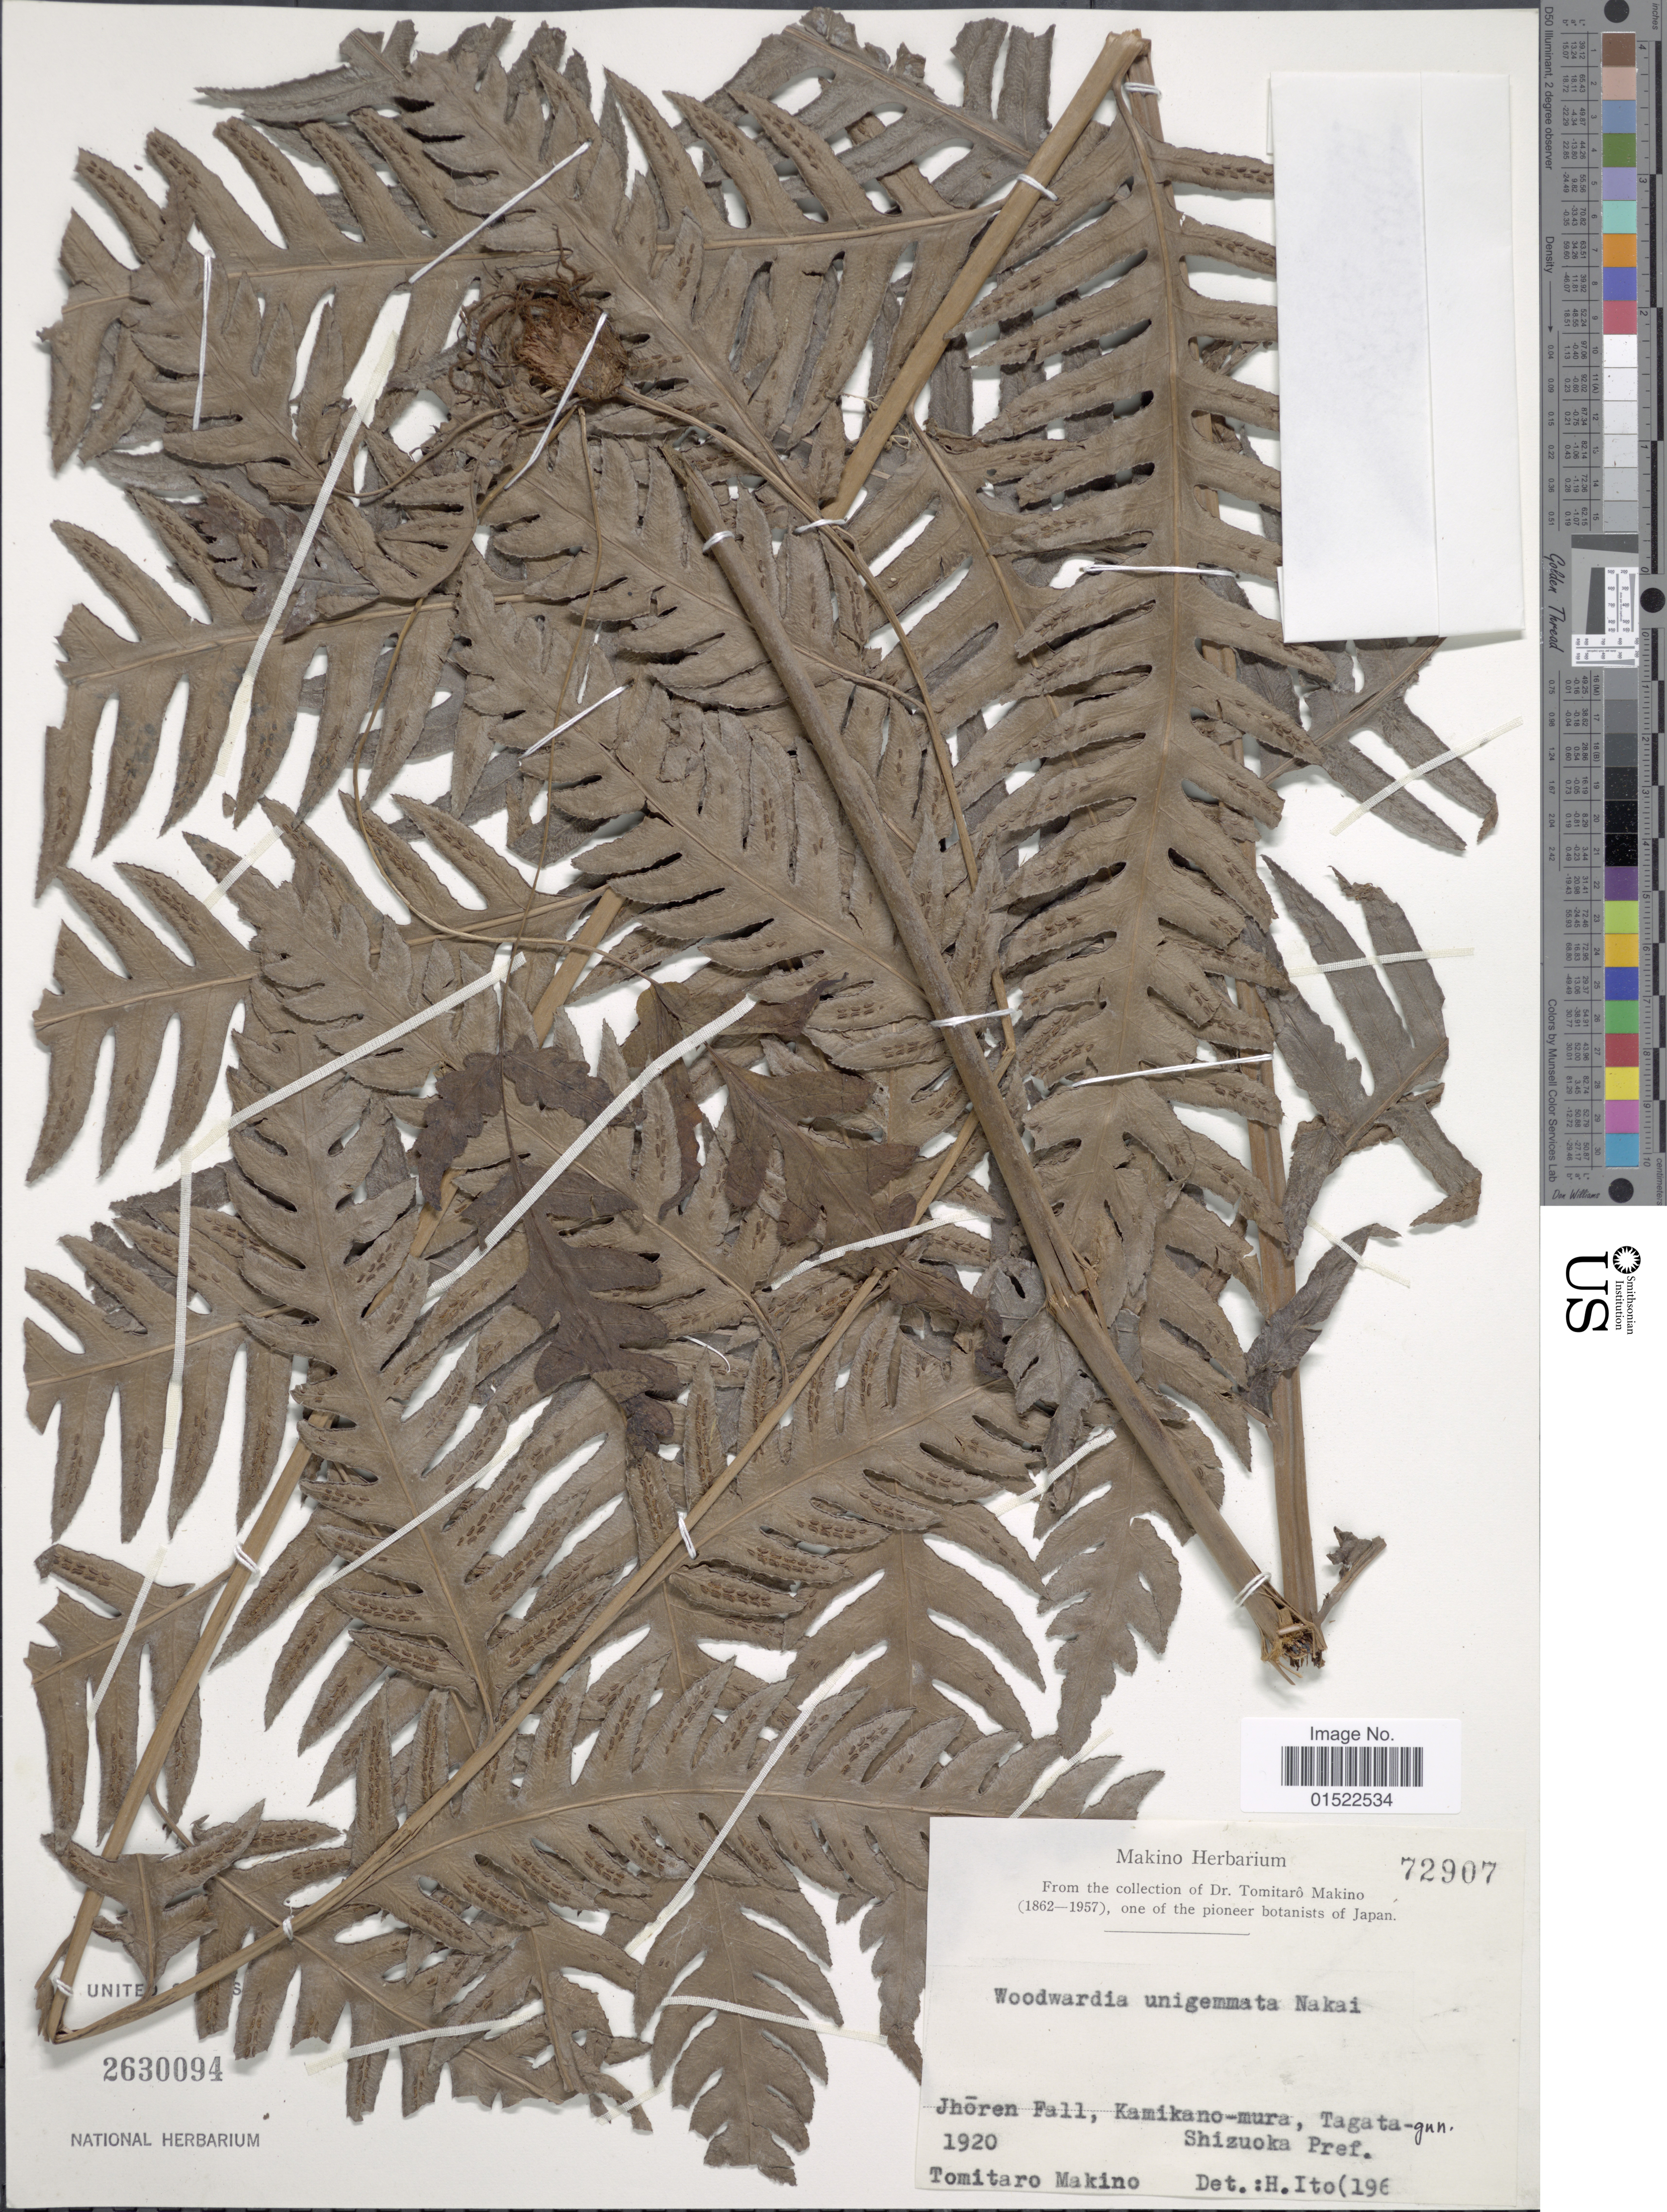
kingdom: Plantae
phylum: Tracheophyta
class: Polypodiopsida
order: Polypodiales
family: Blechnaceae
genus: Woodwardia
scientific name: Woodwardia unigemmata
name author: (Makino) Nakai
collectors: T. Makino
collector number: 72907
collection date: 1920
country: Japan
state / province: Sizuoka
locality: Jhoren Fall, Kamikano-mura, Tagata-gun, Shizuoka Pref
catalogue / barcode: US 2630094